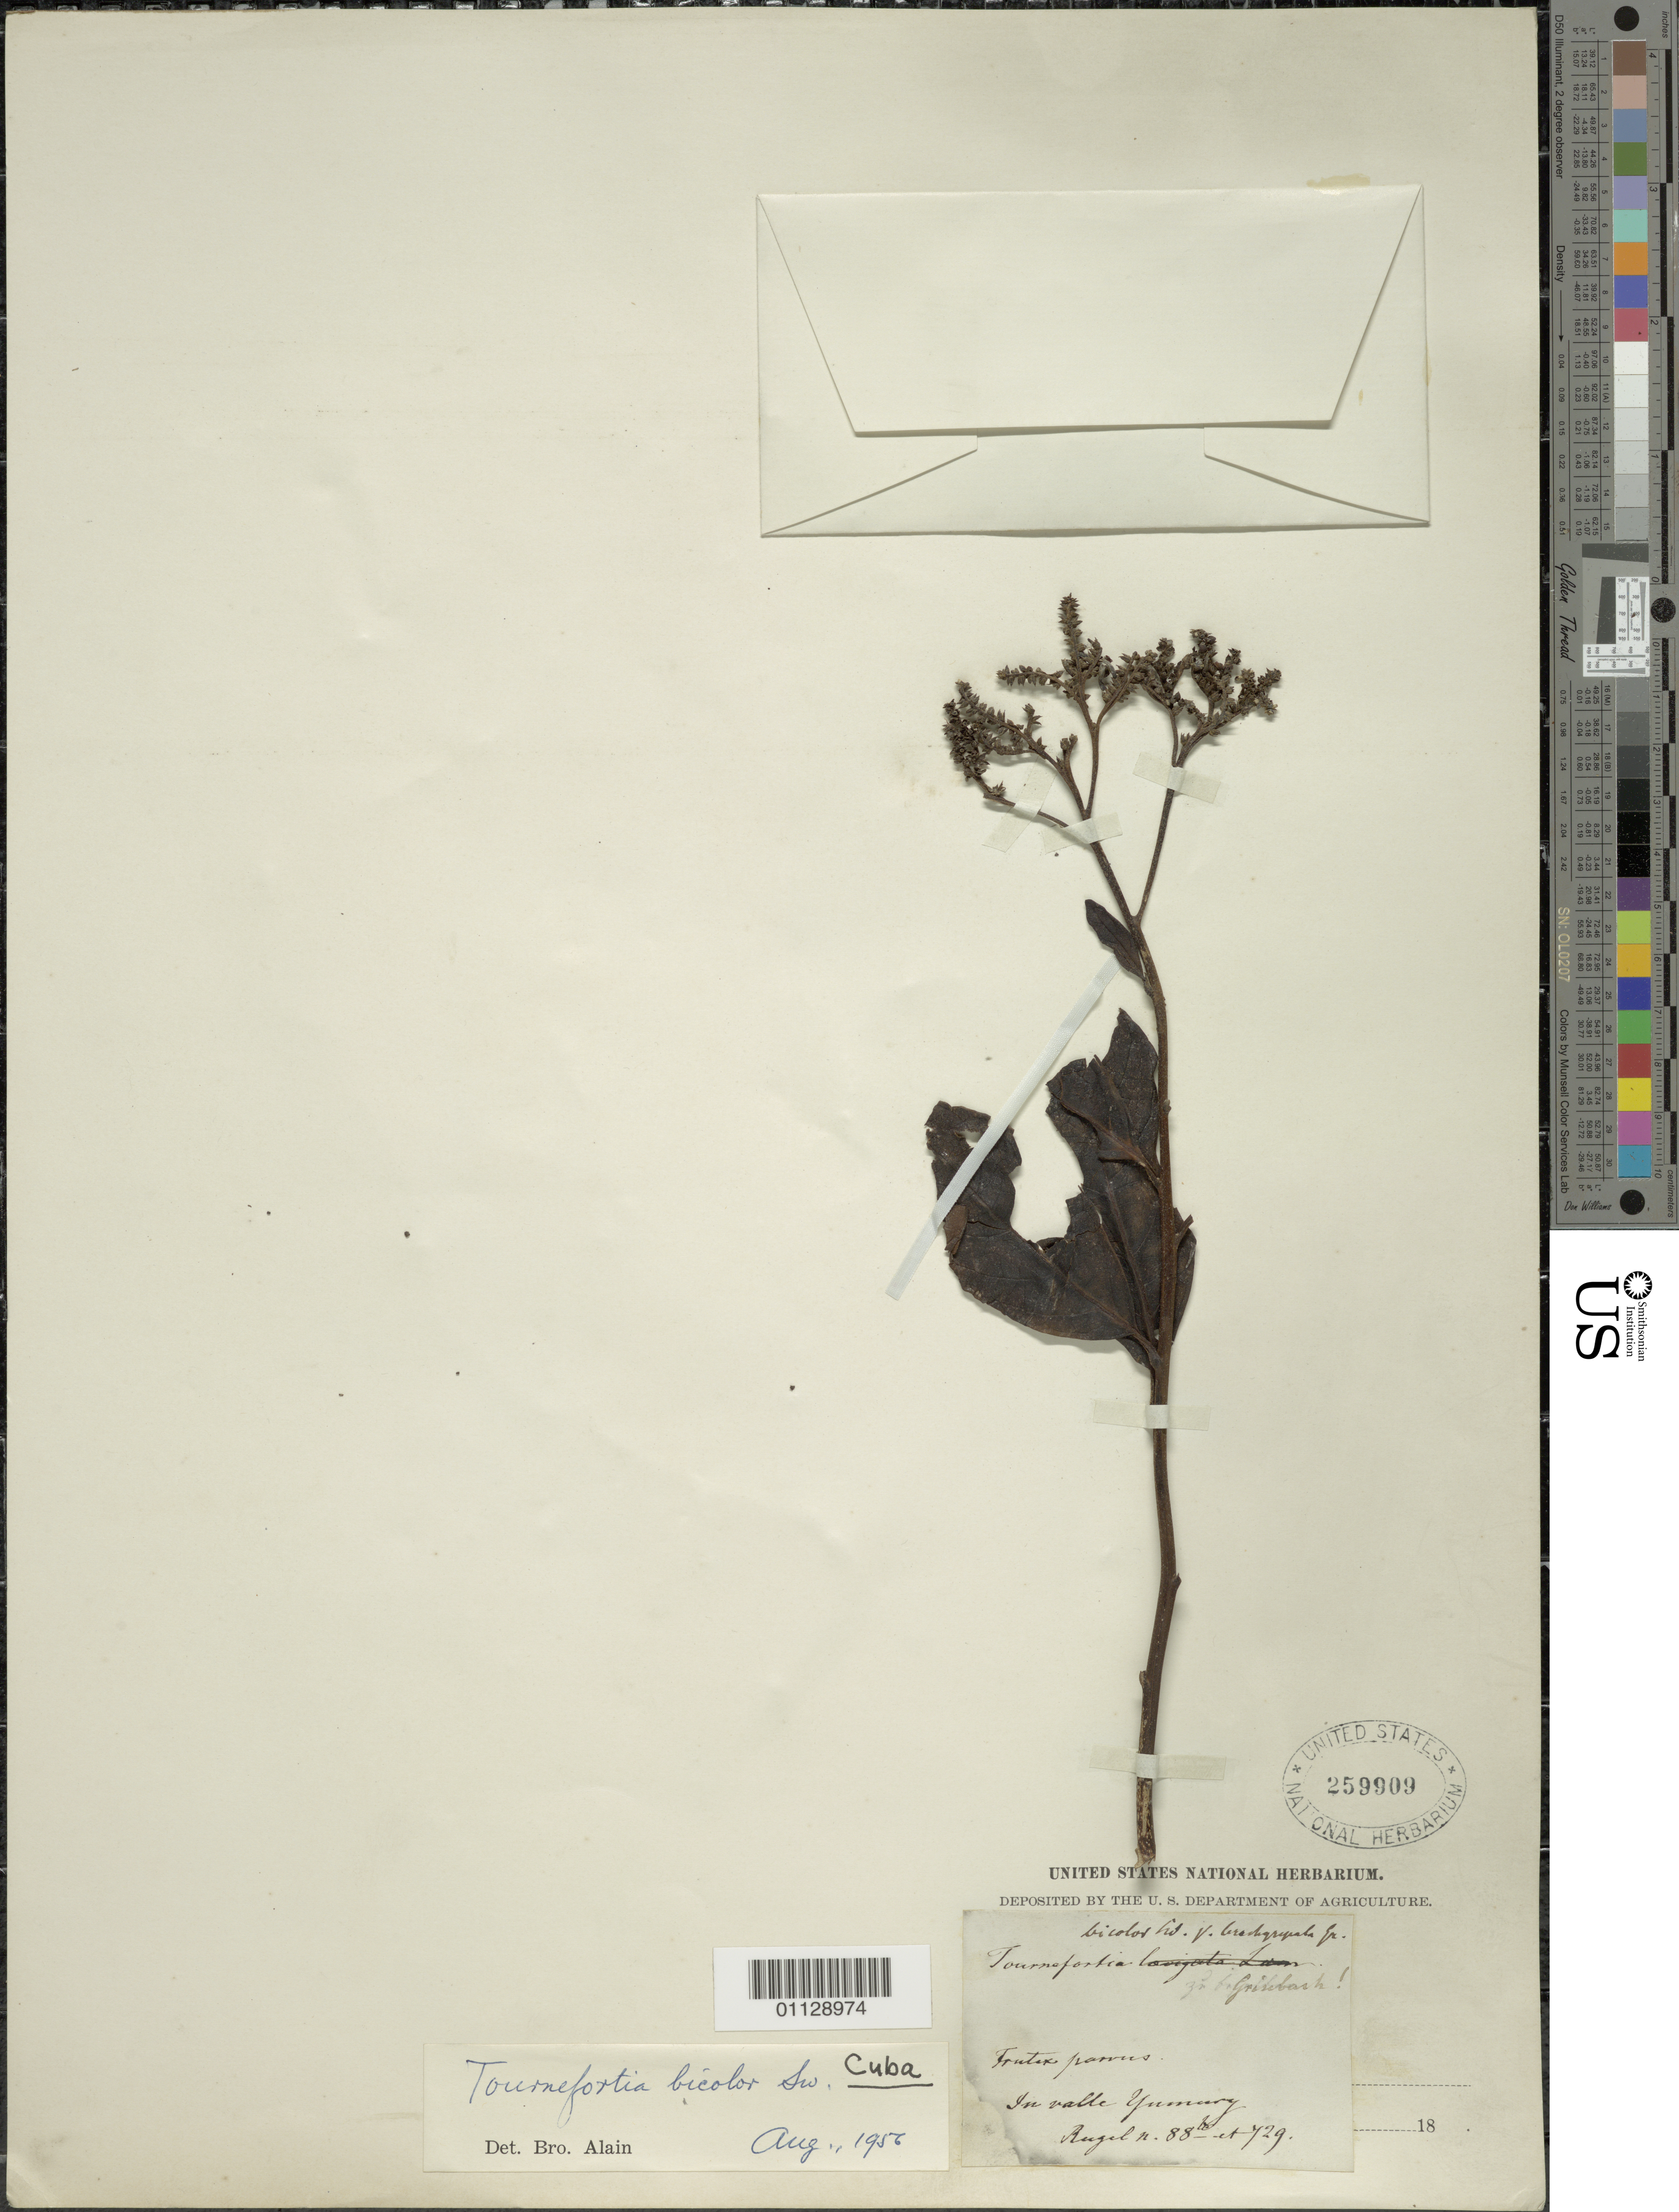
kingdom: Plantae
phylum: Tracheophyta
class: Magnoliopsida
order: Boraginales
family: Heliotropiaceae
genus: Tournefortia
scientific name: Tournefortia bicolor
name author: Sw.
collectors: F. Rugel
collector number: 729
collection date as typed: Aug 1956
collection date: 1956-08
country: Cuba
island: Cuba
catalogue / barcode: US 259909